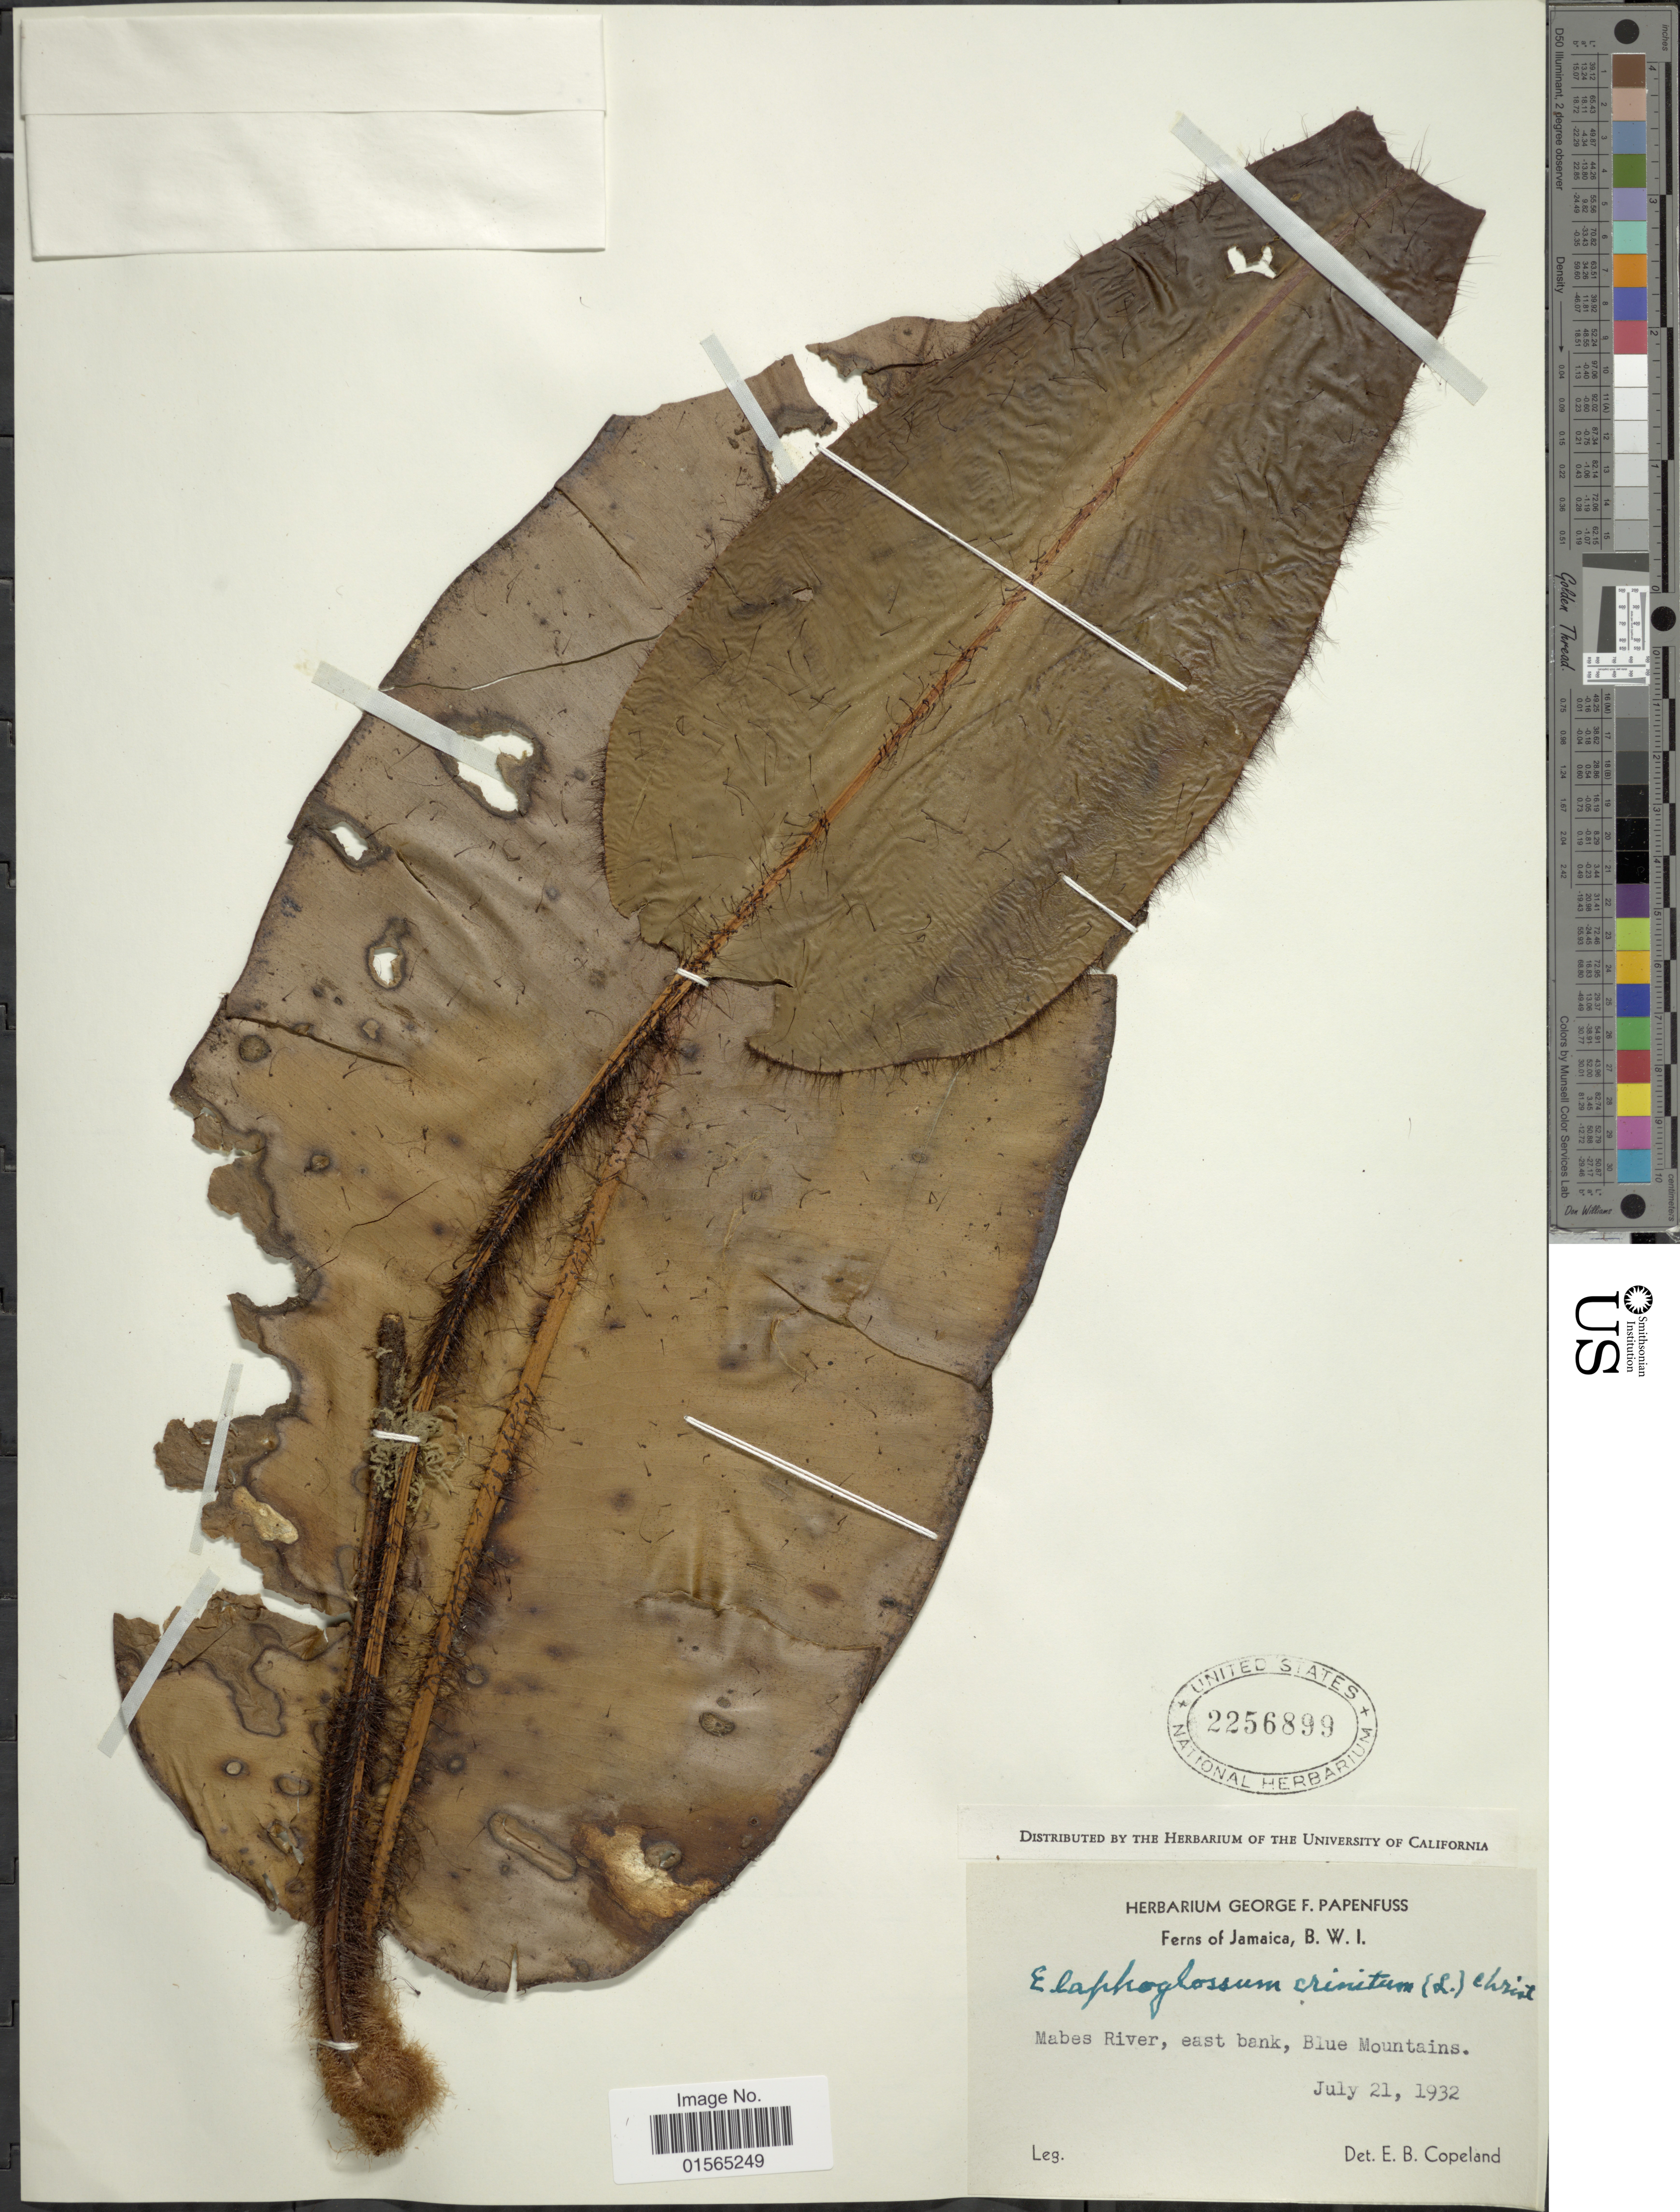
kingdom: Plantae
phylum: Tracheophyta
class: Polypodiopsida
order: Polypodiales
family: Dryopteridaceae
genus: Elaphoglossum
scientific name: Elaphoglossum crinitum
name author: (L.) Christ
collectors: ex herb. George F. Papenfuss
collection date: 1932-07-21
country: Jamaica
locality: B. W. I , Mabes River, east bank, Blue Mountains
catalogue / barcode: US 2256899